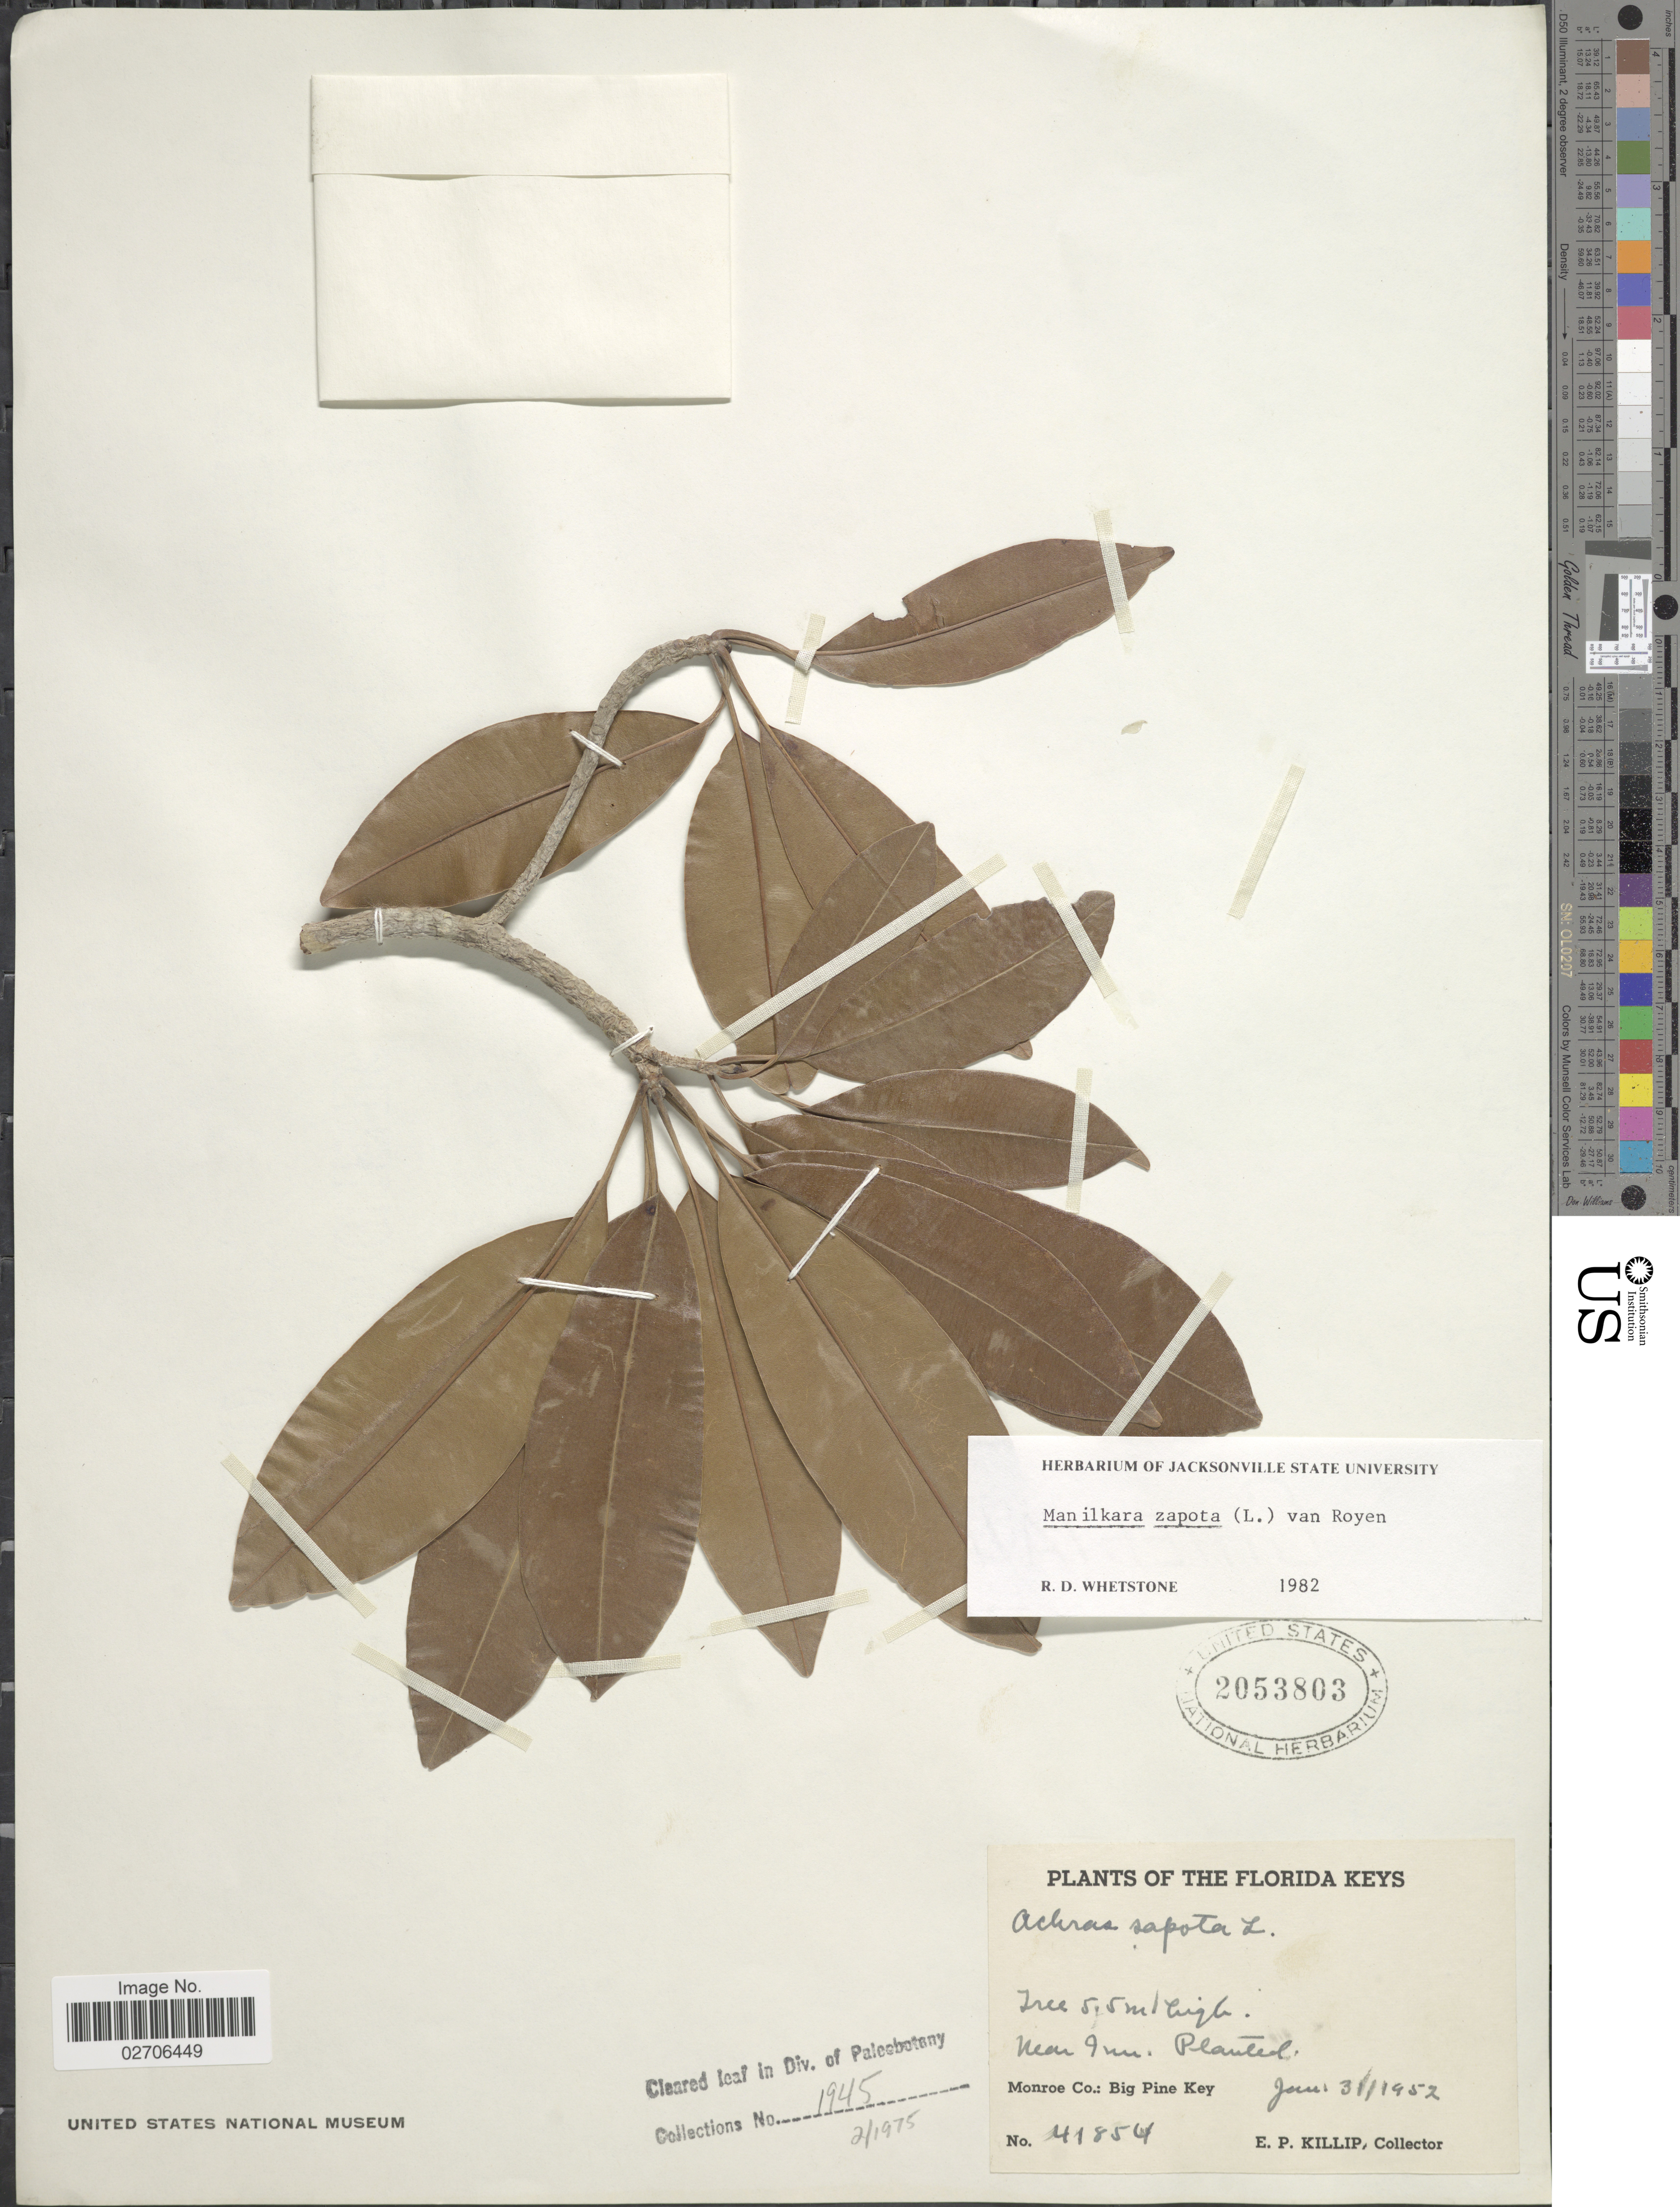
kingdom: Plantae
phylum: Tracheophyta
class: Magnoliopsida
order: Ericales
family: Sapotaceae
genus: Manilkara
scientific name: Manilkara zapota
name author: (L.) P. Royen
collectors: E. P. Killip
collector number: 41854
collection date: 1952-01-31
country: United States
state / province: Florida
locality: The Florida Keys, Monroe Co.: Big Pine Key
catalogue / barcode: US 2053803